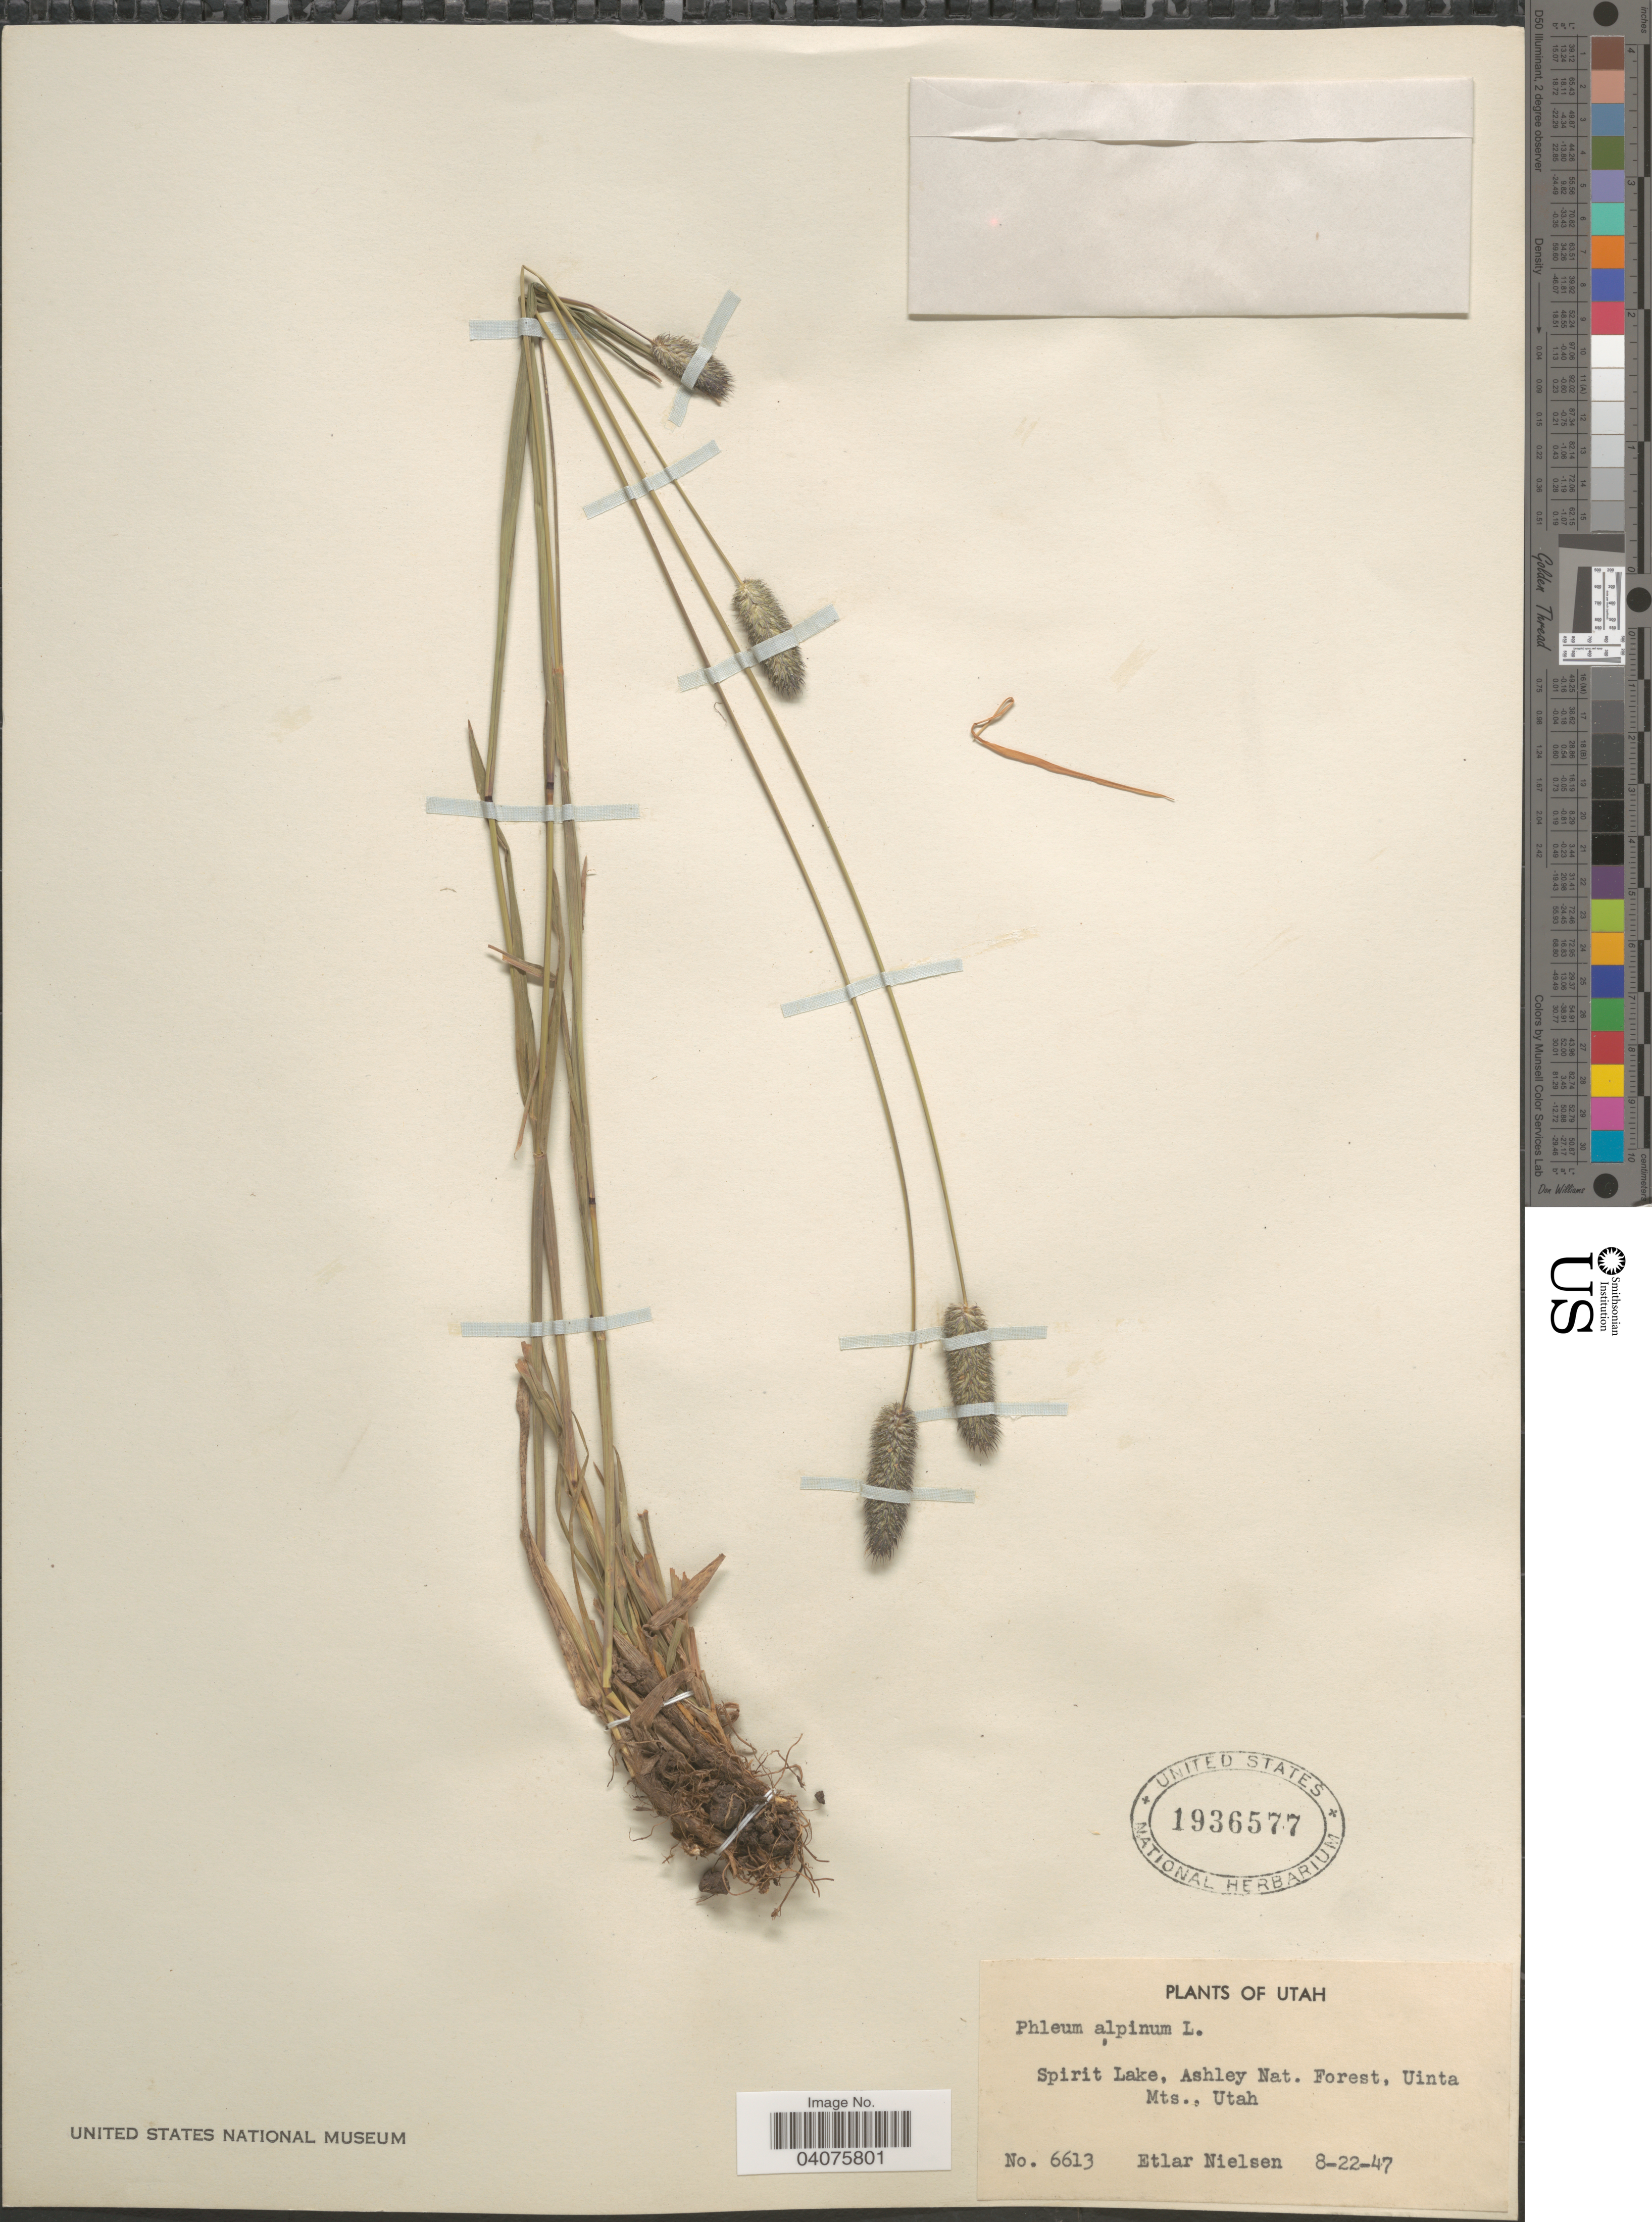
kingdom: Plantae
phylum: Tracheophyta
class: Liliopsida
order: Poales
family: Poaceae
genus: Phleum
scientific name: Phleum alpinum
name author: L.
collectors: E. Nielsen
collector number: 6613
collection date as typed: Transcribed d/m/y: 22/8/47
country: United States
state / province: Utah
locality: Spirit Lake, Ashley Nat. Forest, Uinta Mts.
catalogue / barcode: US 1936577